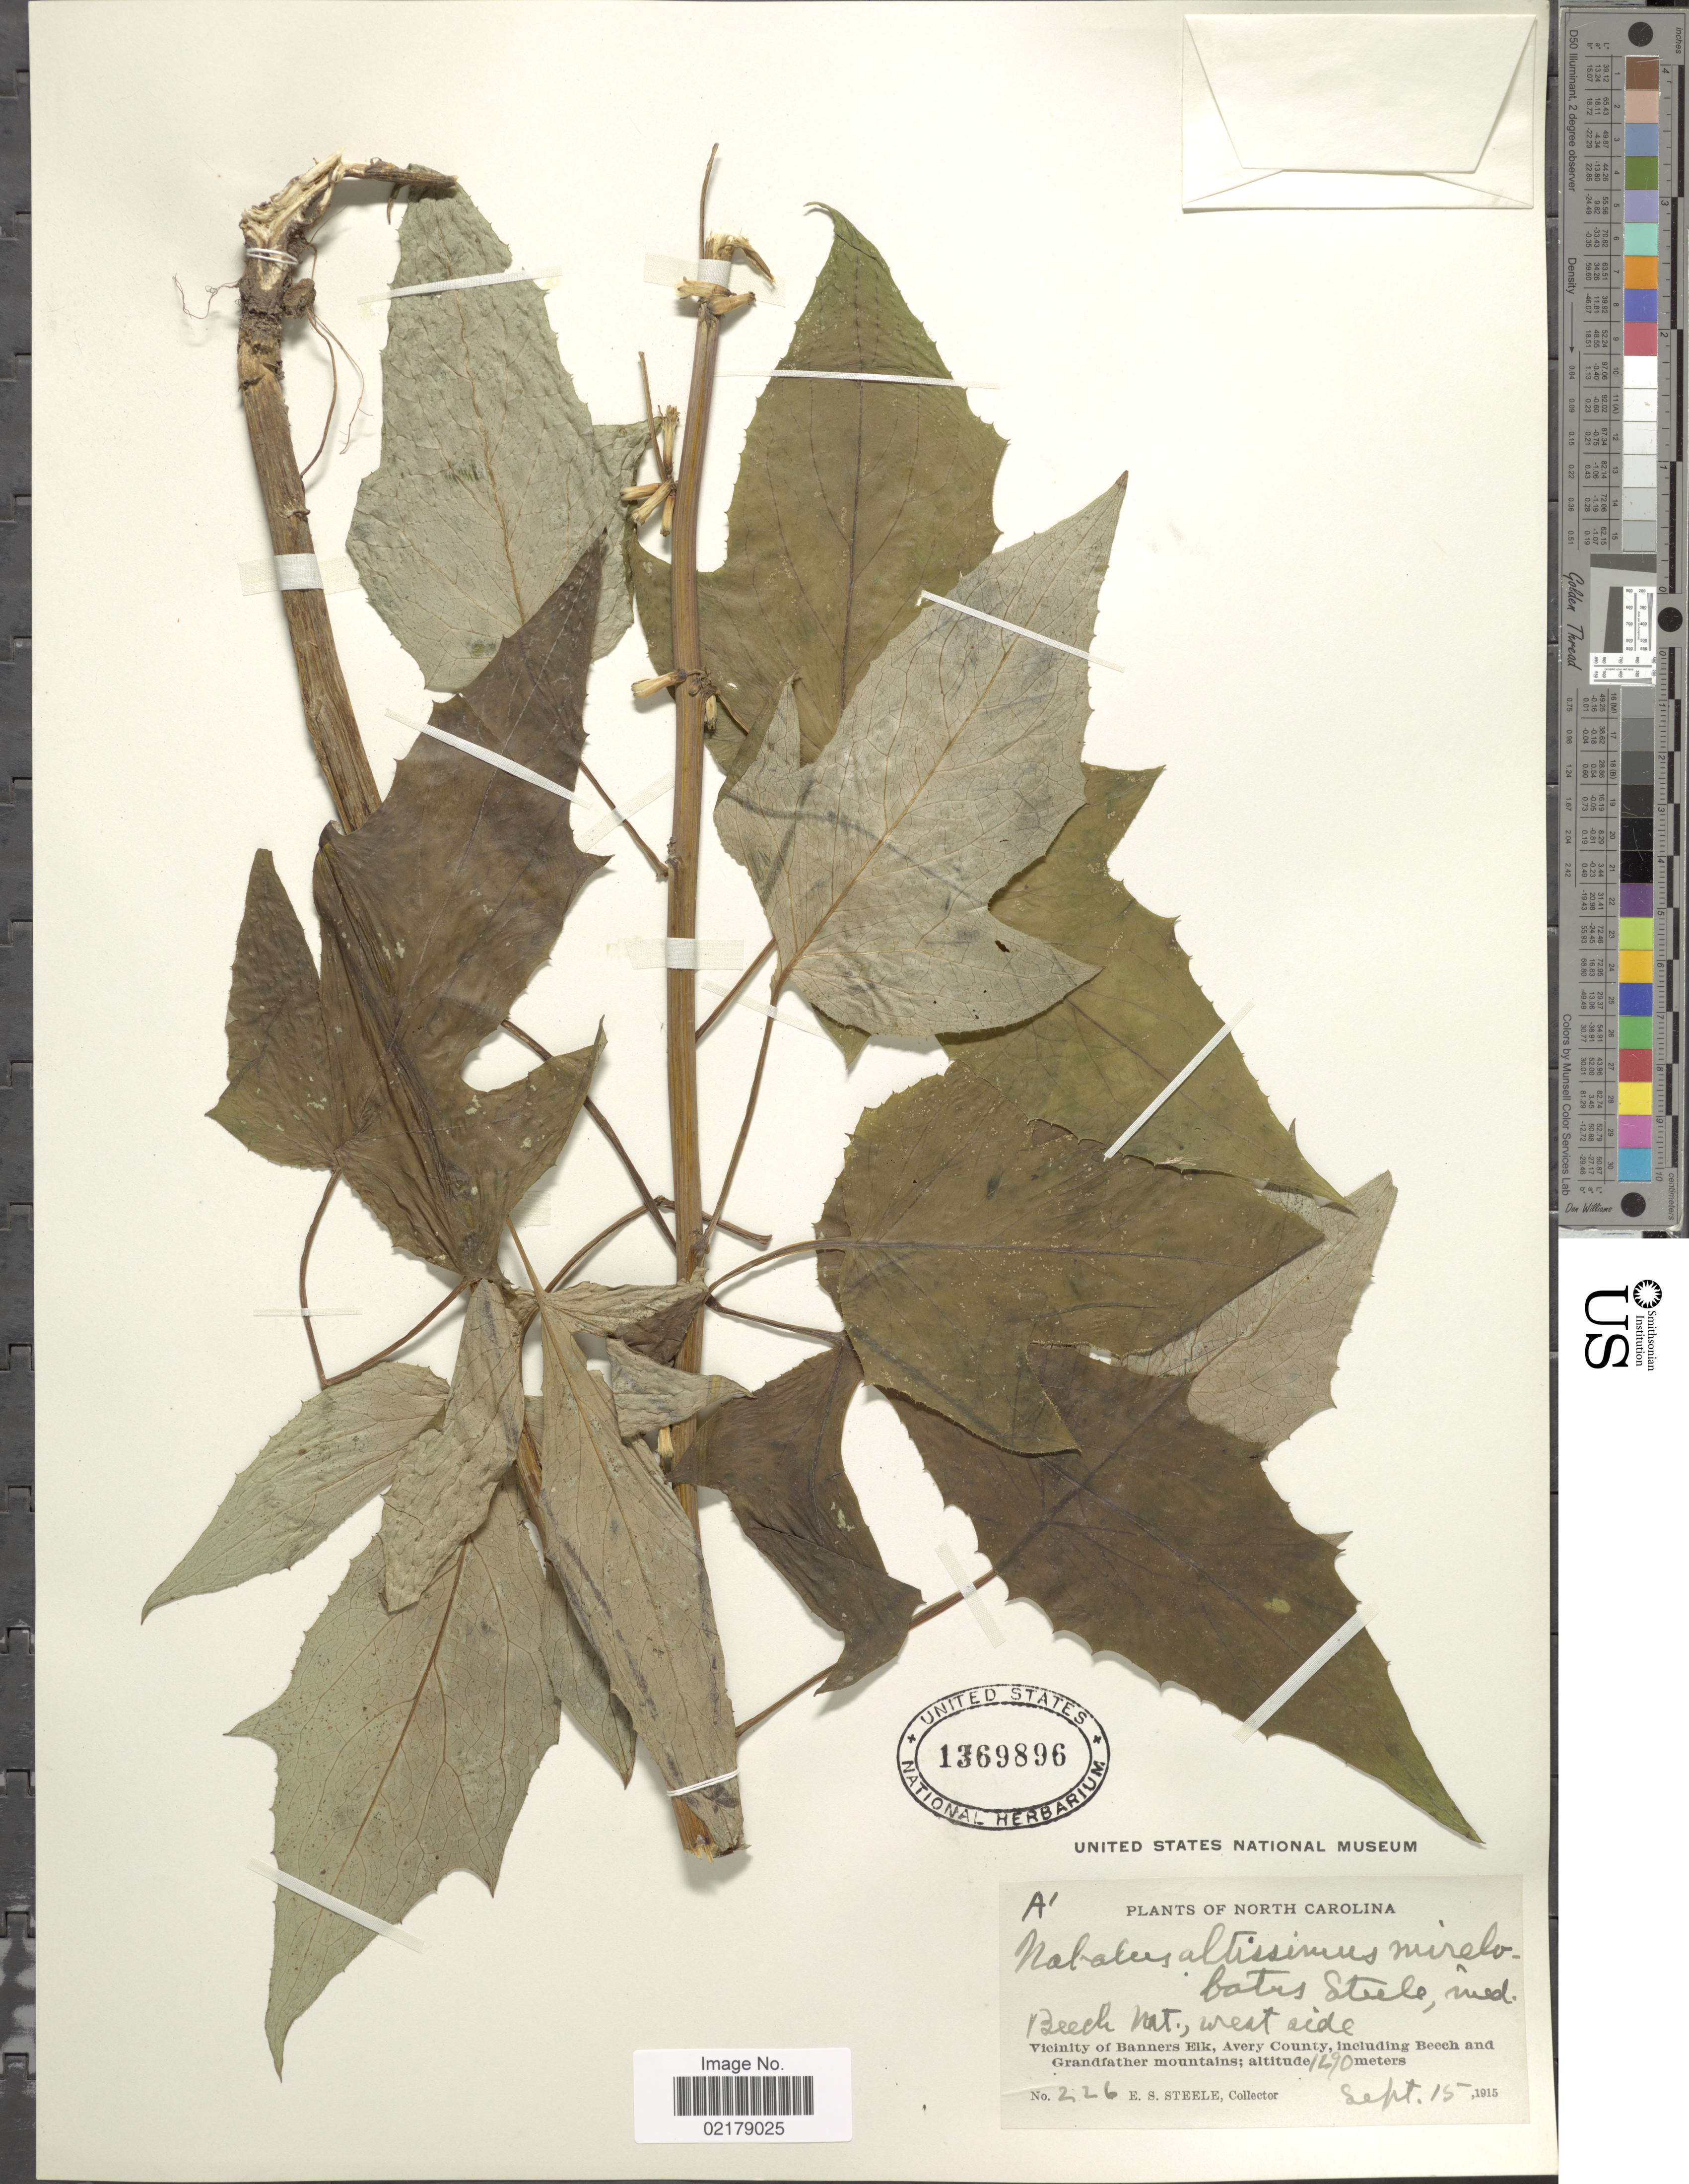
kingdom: Plantae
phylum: Tracheophyta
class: Magnoliopsida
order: Asterales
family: Asteraceae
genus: Nabalus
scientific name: Nabalus altissimus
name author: (L.) Hook.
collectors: E. Steele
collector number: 226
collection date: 1915-09-15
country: United States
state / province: North Carolina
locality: Beech Mt., west side, Vicinity of Banners Elk, Avery County, including Beech and Grandfather mountains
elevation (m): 1290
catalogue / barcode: US 1369896